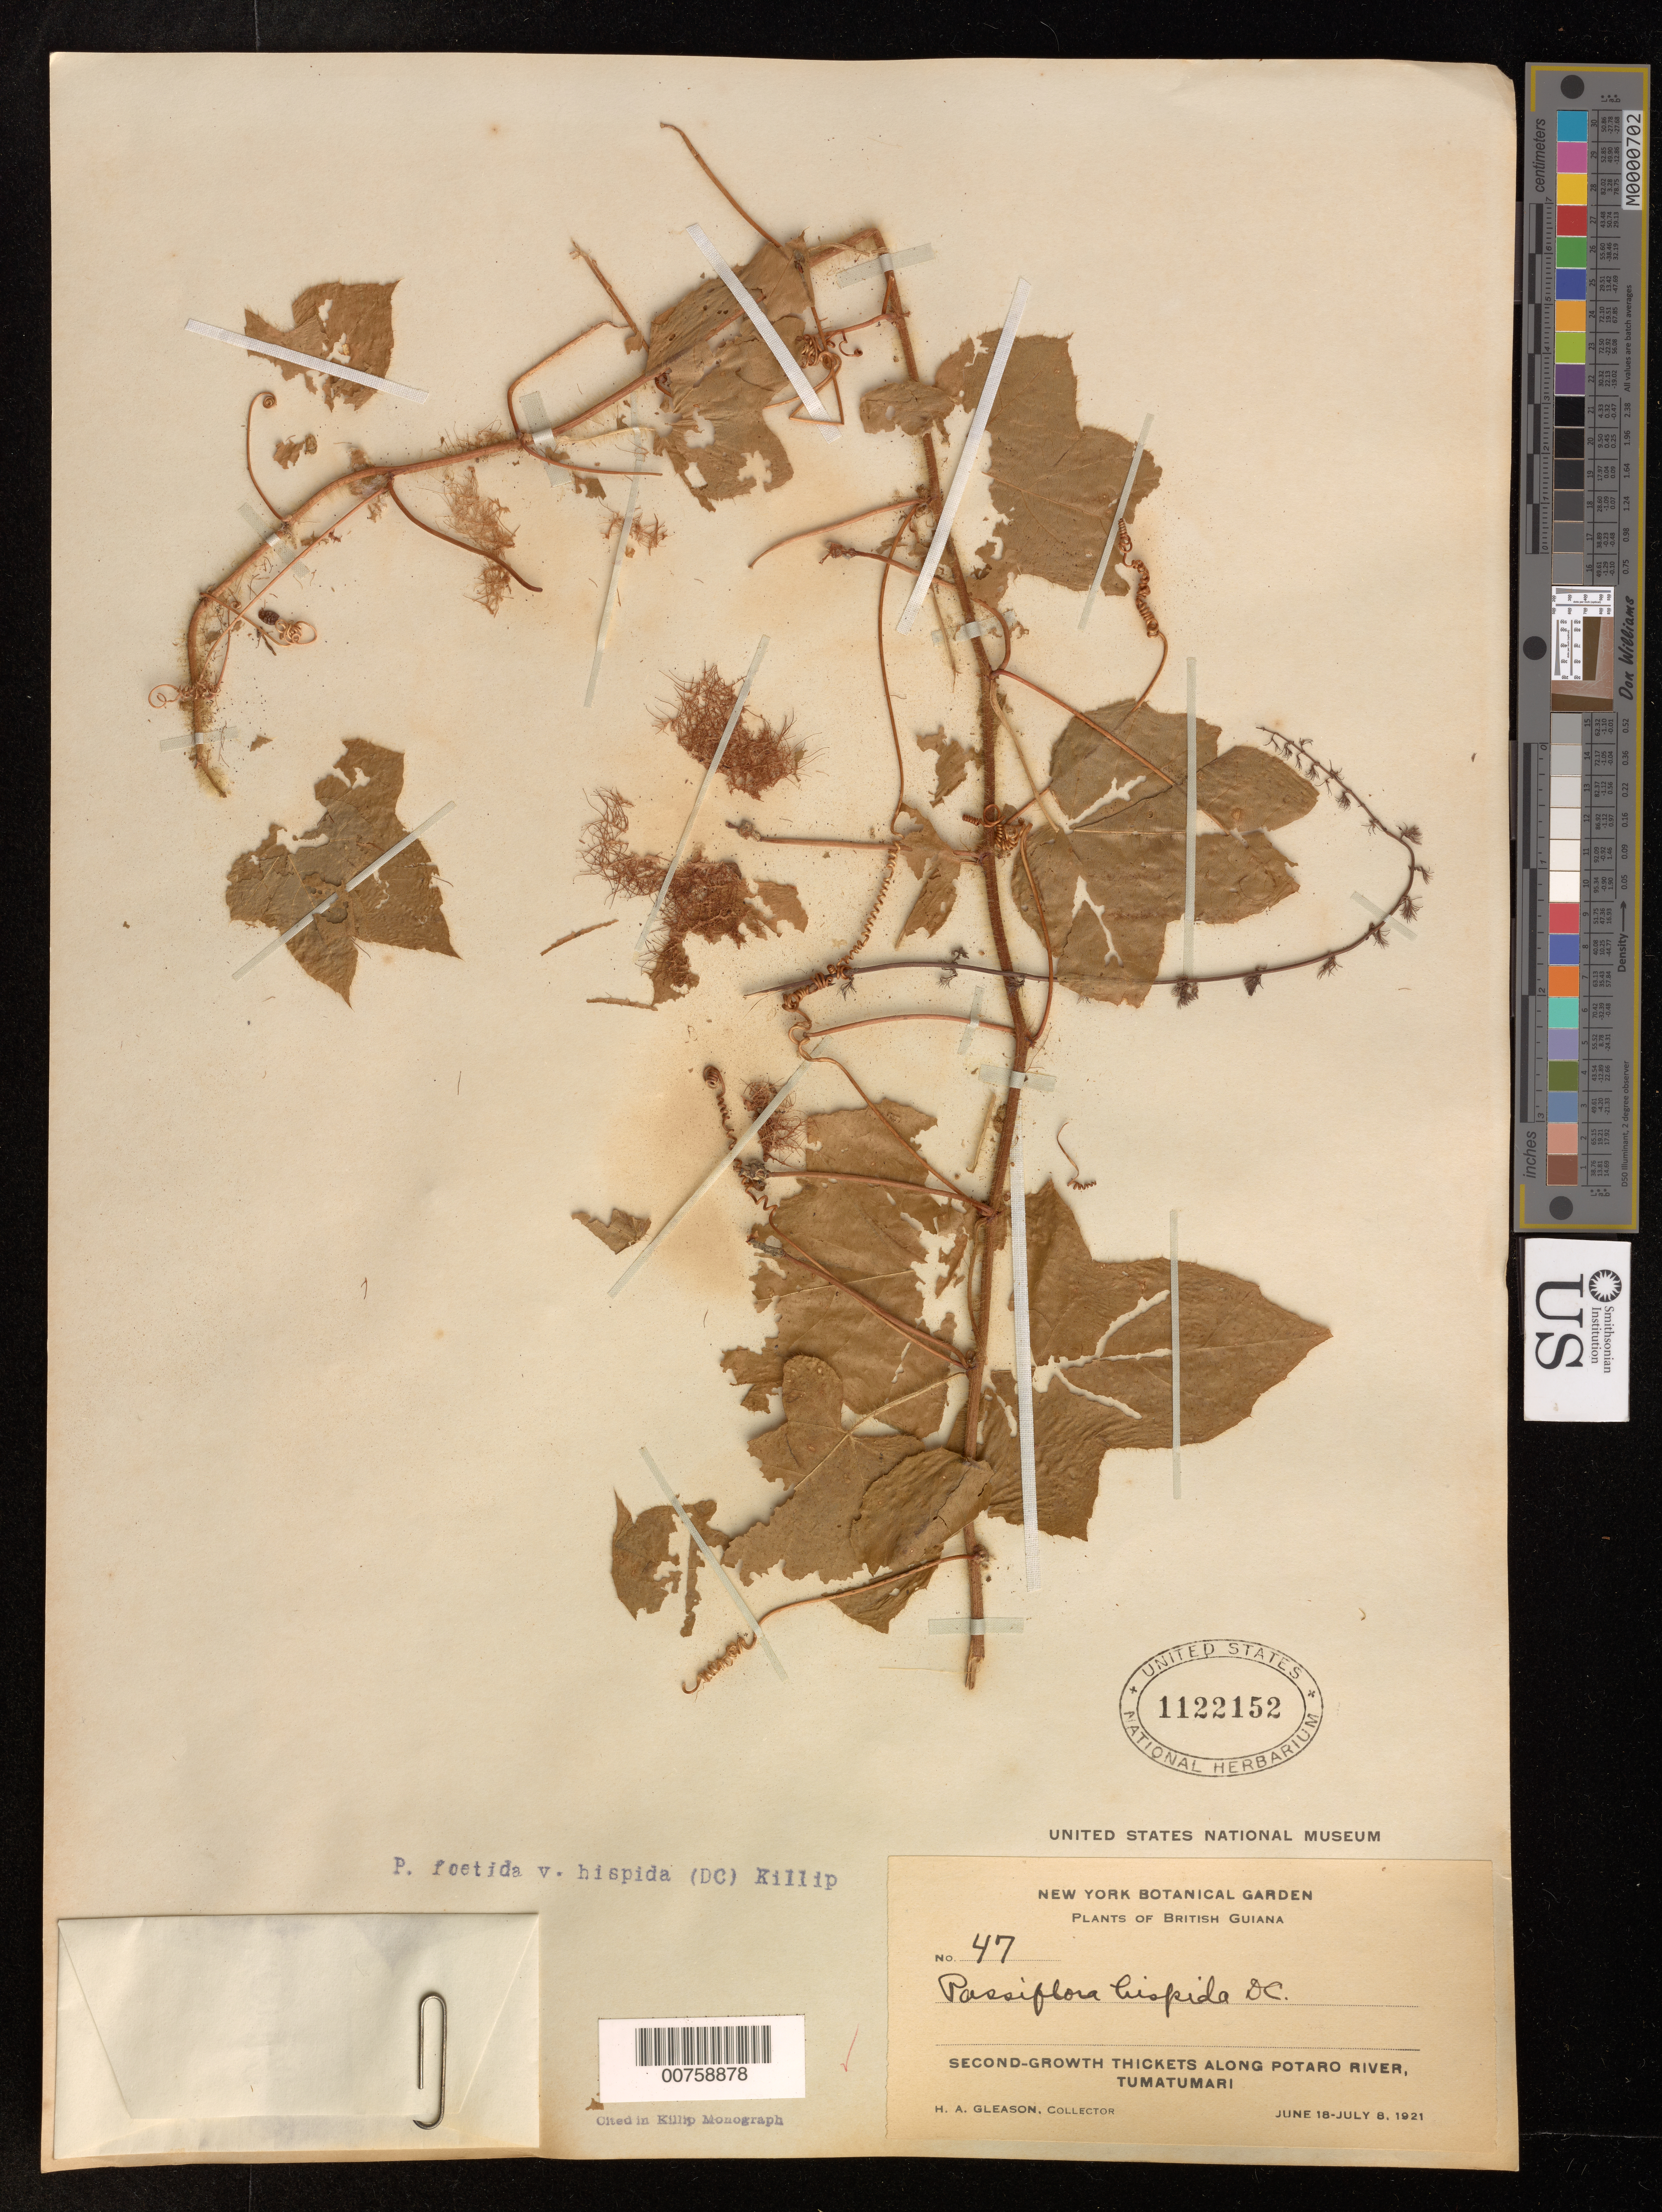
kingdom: Plantae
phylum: Tracheophyta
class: Magnoliopsida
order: Malpighiales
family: Passifloraceae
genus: Passiflora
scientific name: Passiflora foetida var. hispida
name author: (DC. ex Triana & Planch.) Killip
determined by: Feuillet, C.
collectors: H. A. Gleason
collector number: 47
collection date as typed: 18-Jun-21 to 8-Jul-21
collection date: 1921-06-18/1921-07-08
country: Guyana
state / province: Potaro-Siparuni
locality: Tumatumari Village, Potaro R.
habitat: Second-growth thickets along Potaro River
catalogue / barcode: US 1122152